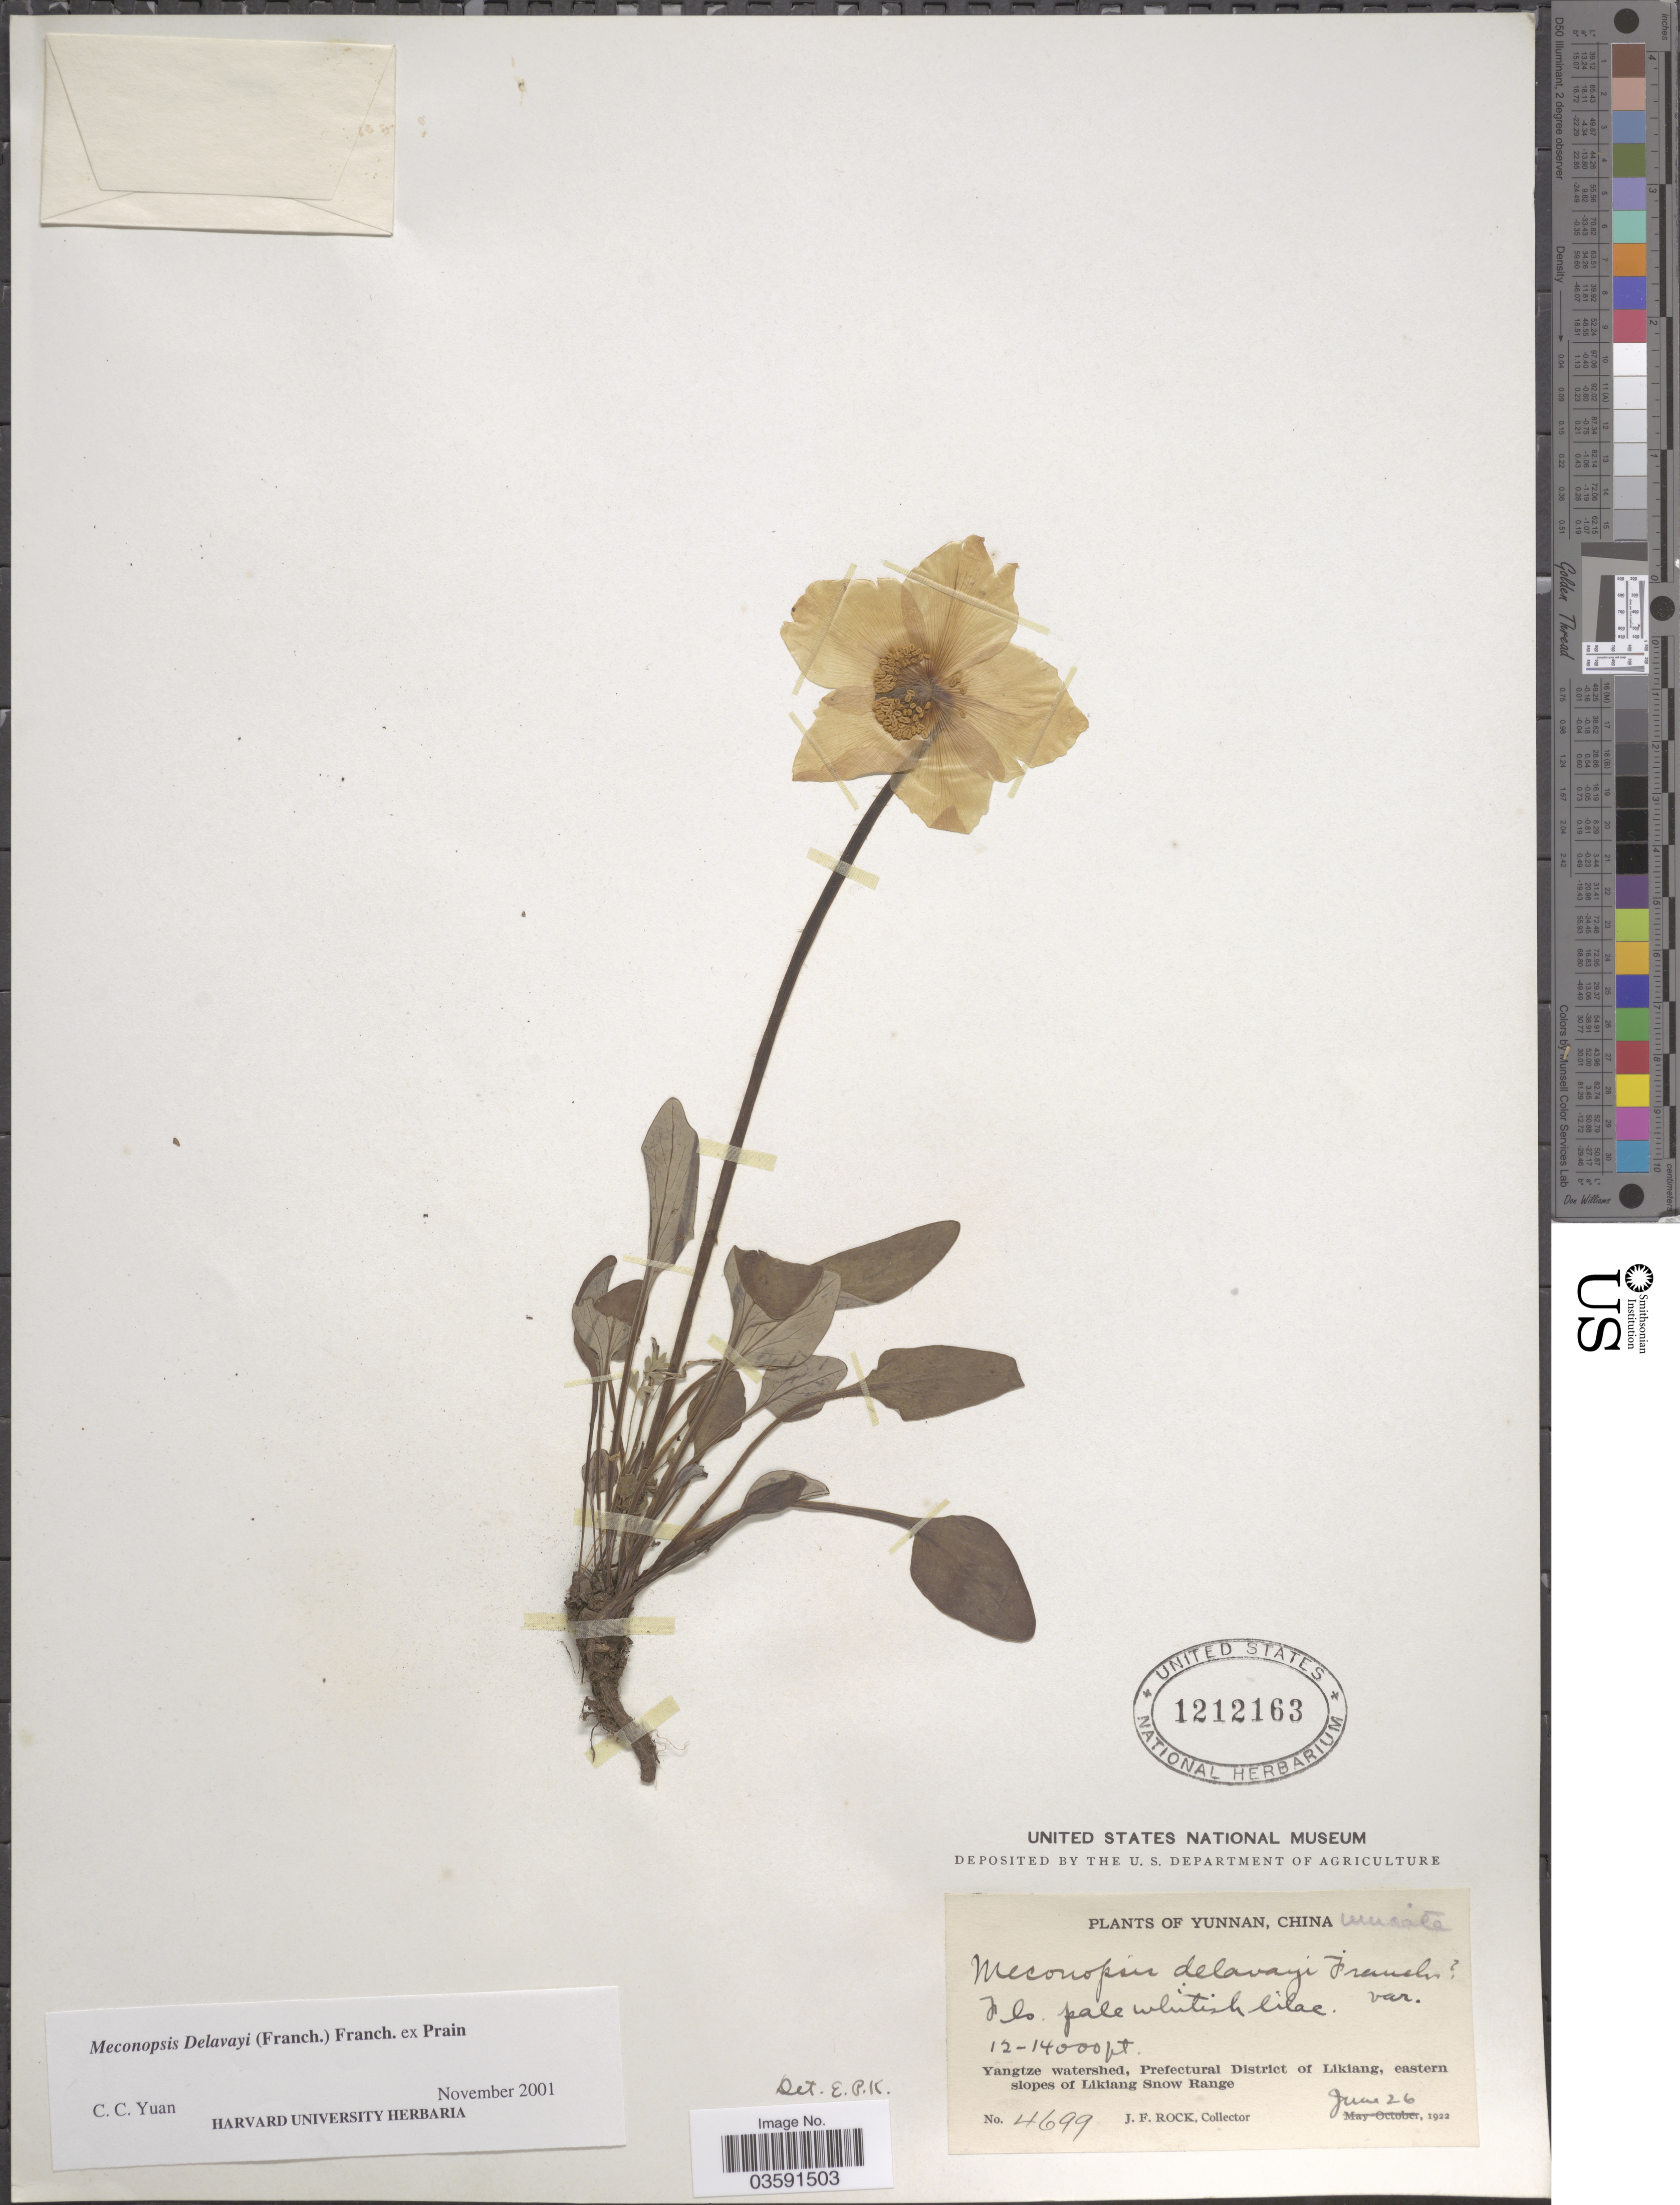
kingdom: Plantae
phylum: Tracheophyta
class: Magnoliopsida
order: Ranunculales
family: Papaveraceae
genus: Meconopsis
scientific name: Meconopsis delavayi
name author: (Franch.) Franch. ex Prain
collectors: J. Rock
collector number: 4699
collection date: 1922-06-26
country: China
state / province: Yunnan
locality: Yangtze watershed, Prefectural District of Likiang, eastern slopes of Likiang Snow Range.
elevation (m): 3658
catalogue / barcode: US 1212163